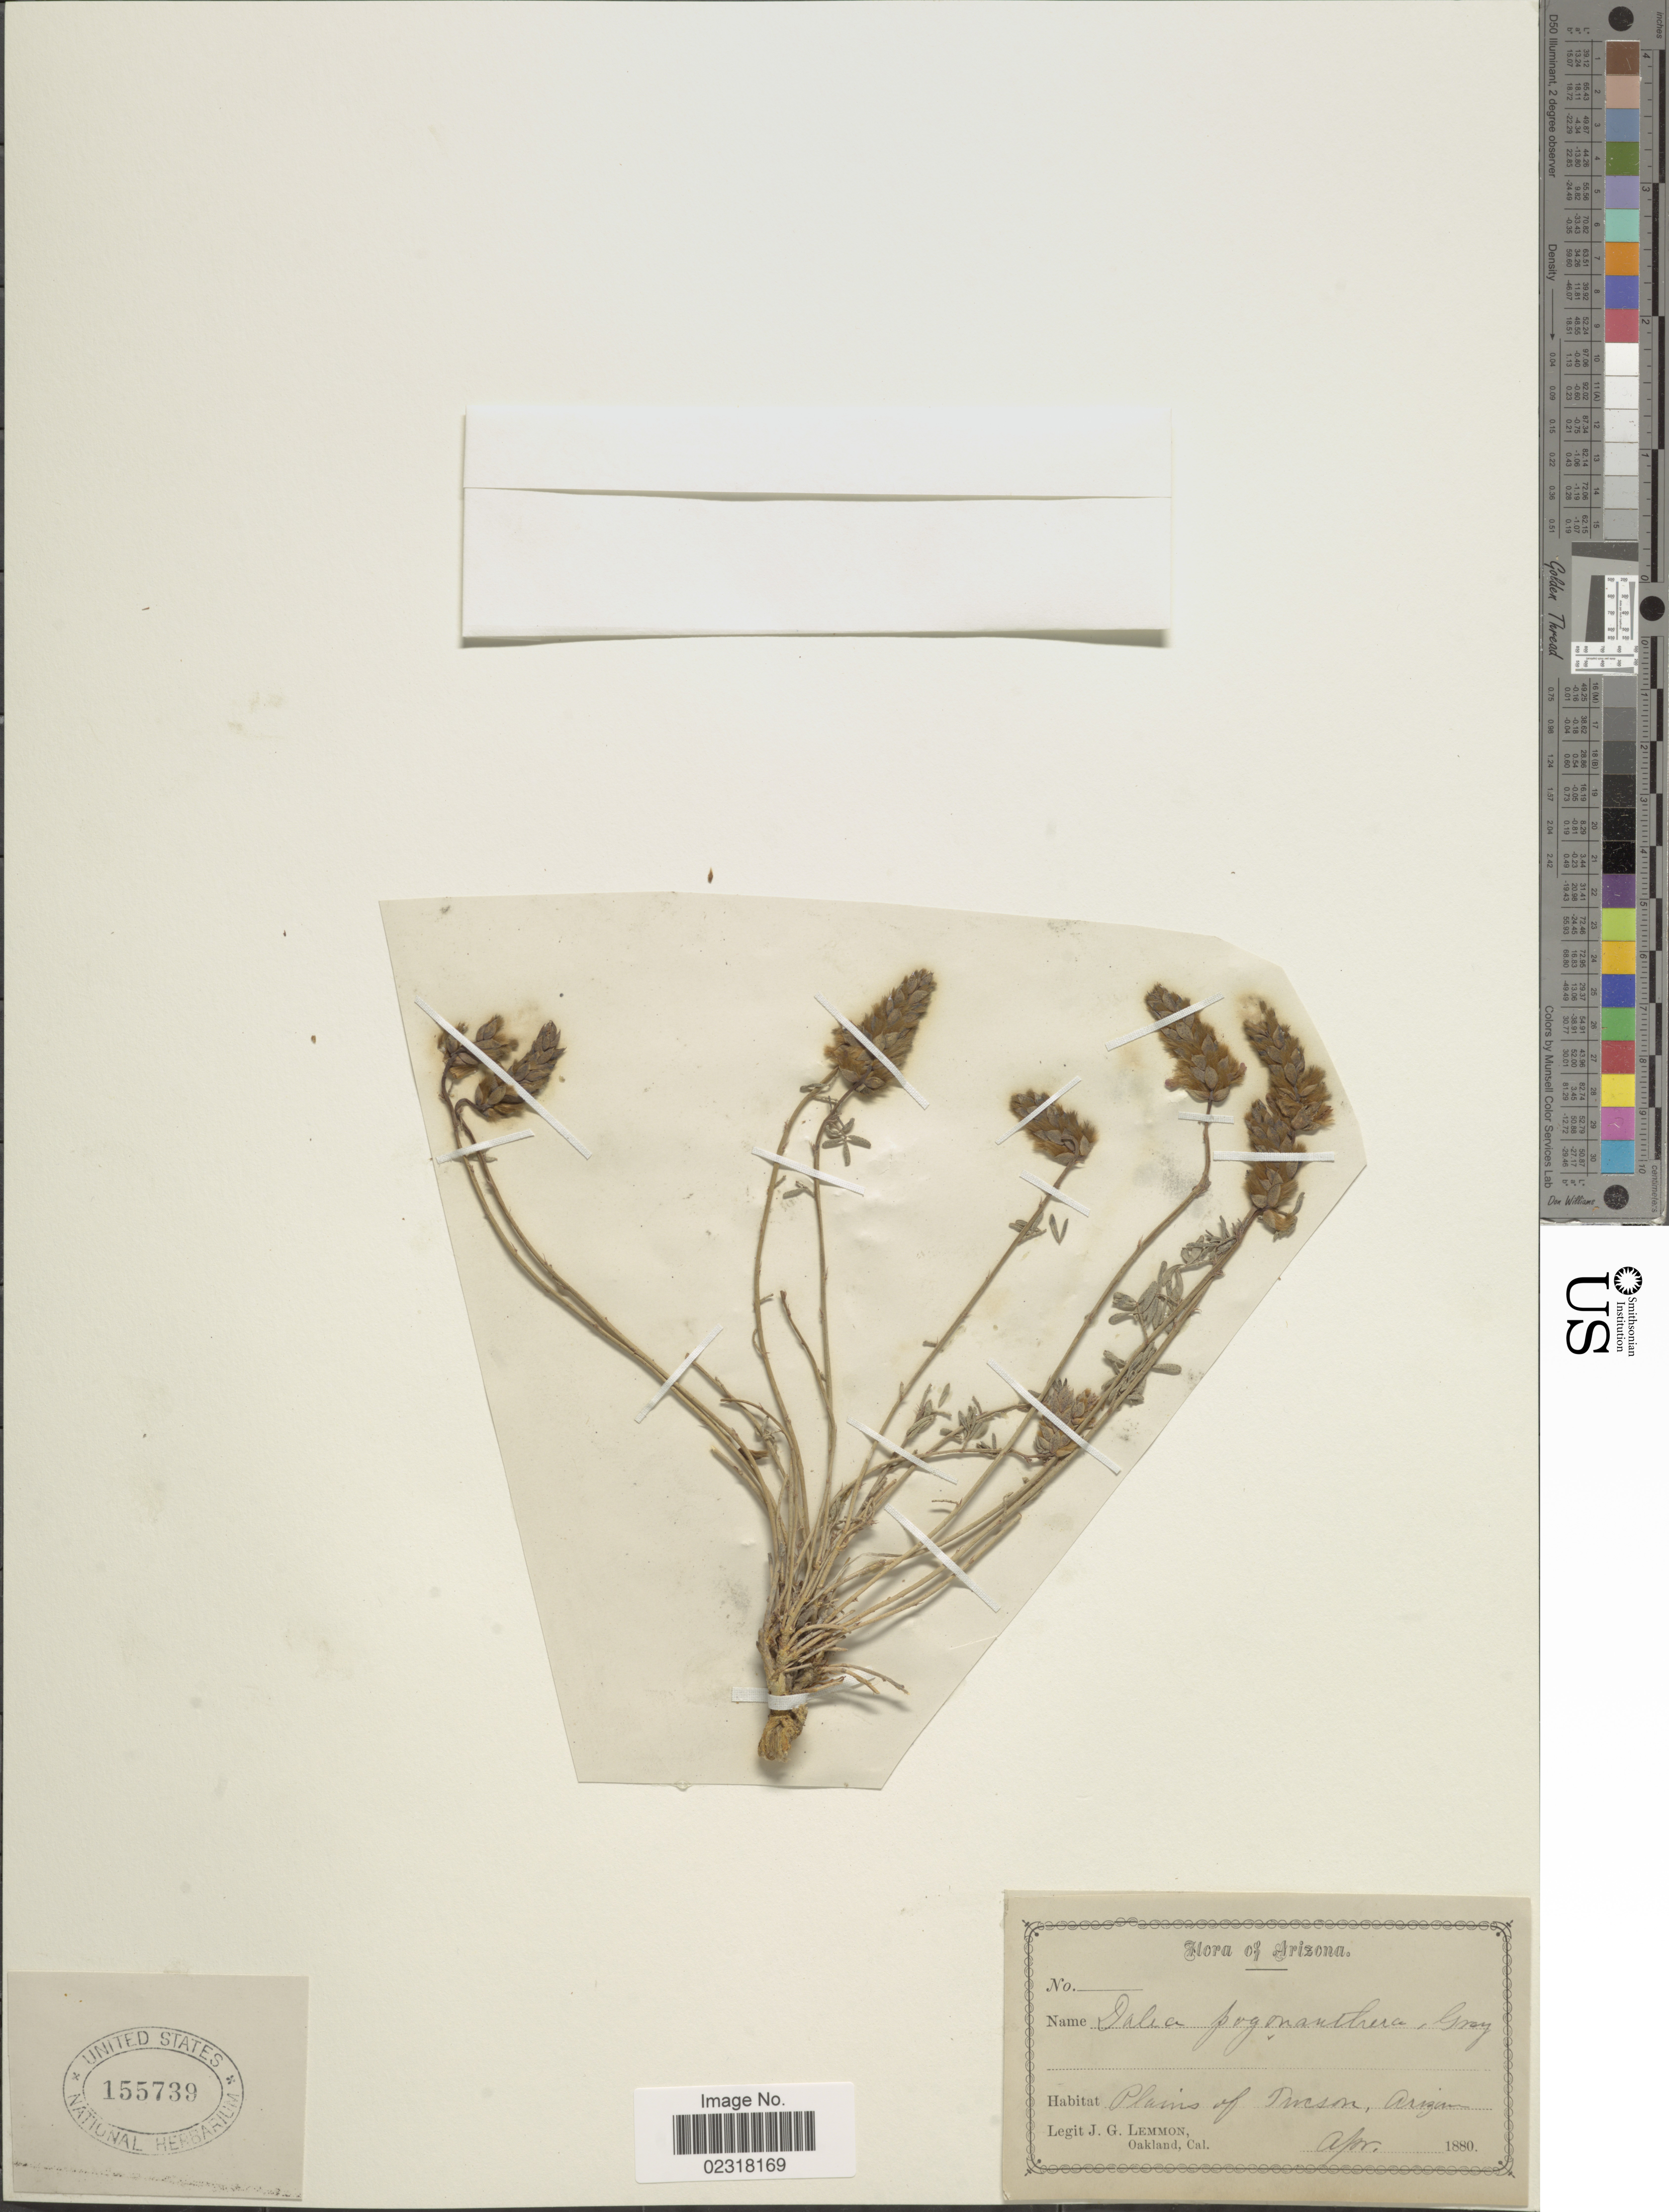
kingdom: Plantae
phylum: Tracheophyta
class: Magnoliopsida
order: Fabales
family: Fabaceae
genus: Dalea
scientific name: Dalea pogonathera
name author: A. Gray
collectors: J. Lemmon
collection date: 1880-04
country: United States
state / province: Arizona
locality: Plains of Tucson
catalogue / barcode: US 155739